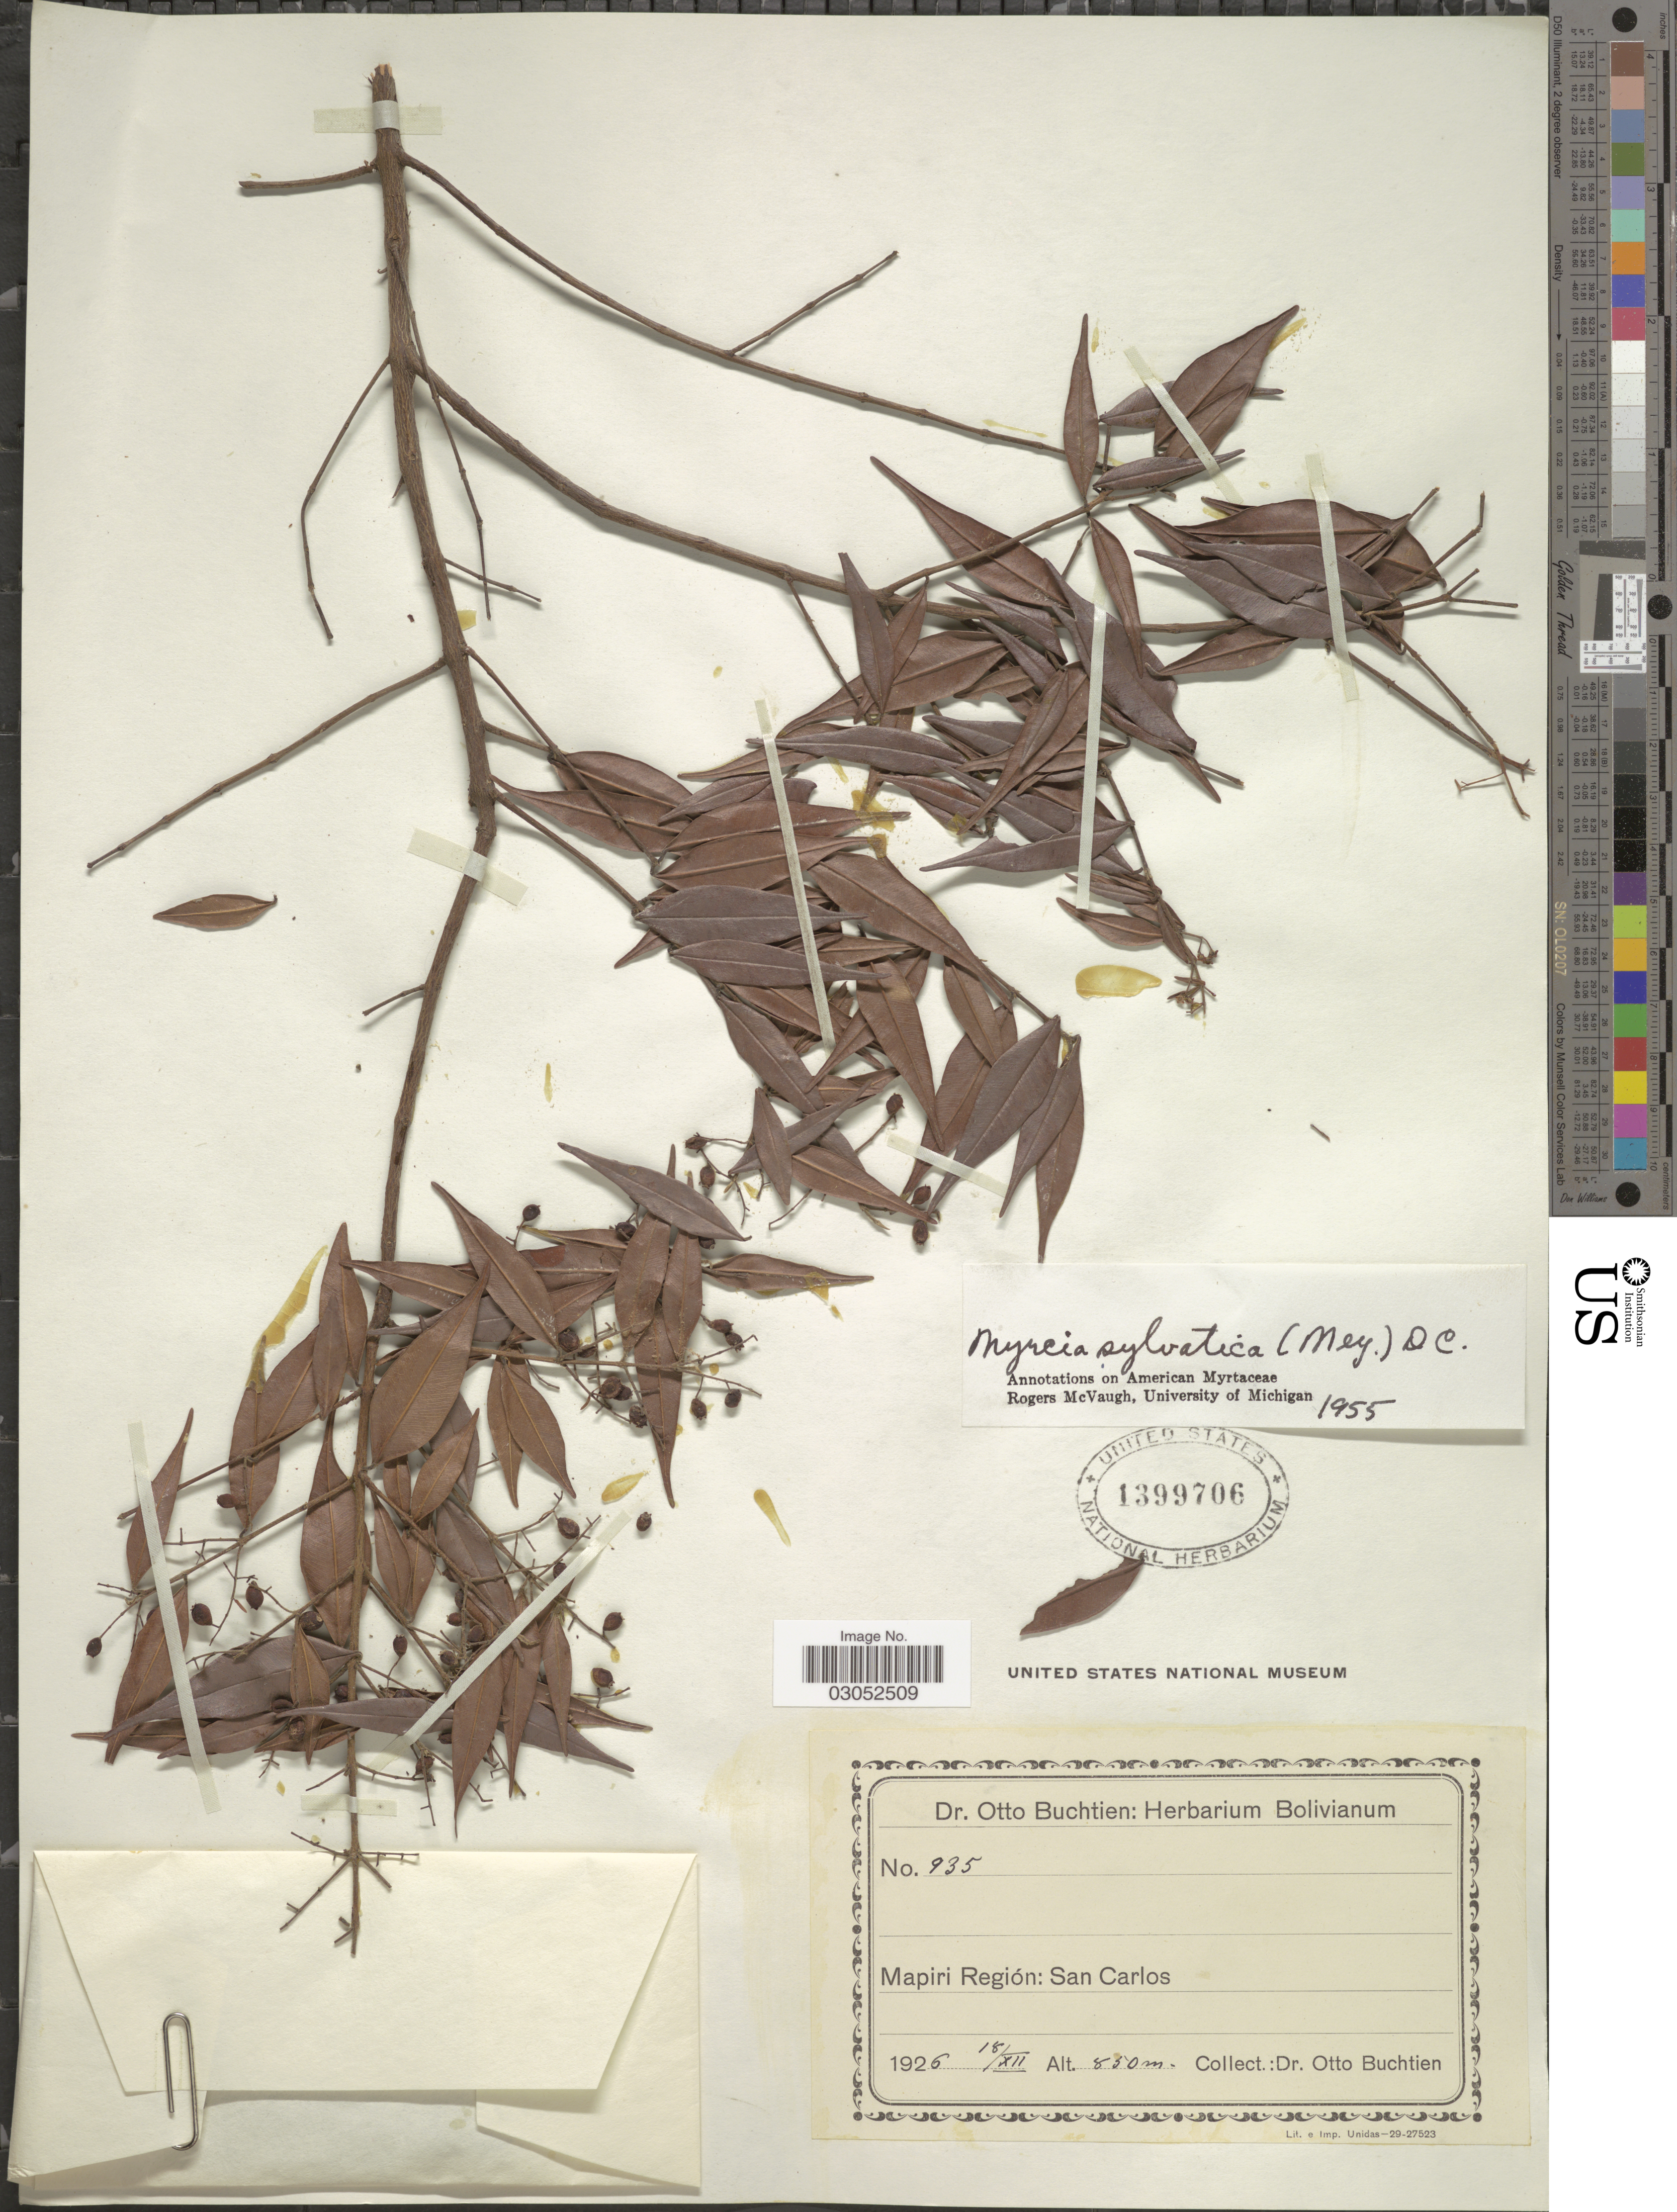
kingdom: Plantae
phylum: Tracheophyta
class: Magnoliopsida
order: Myrtales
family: Myrtaceae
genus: Myrcia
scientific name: Myrcia sylvatica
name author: (G. Mey.) DC.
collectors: O. Buchtien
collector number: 935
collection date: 1926-12-15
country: Bolivia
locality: Mapiri Región: San Carlos.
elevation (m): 850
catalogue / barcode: US 1399706